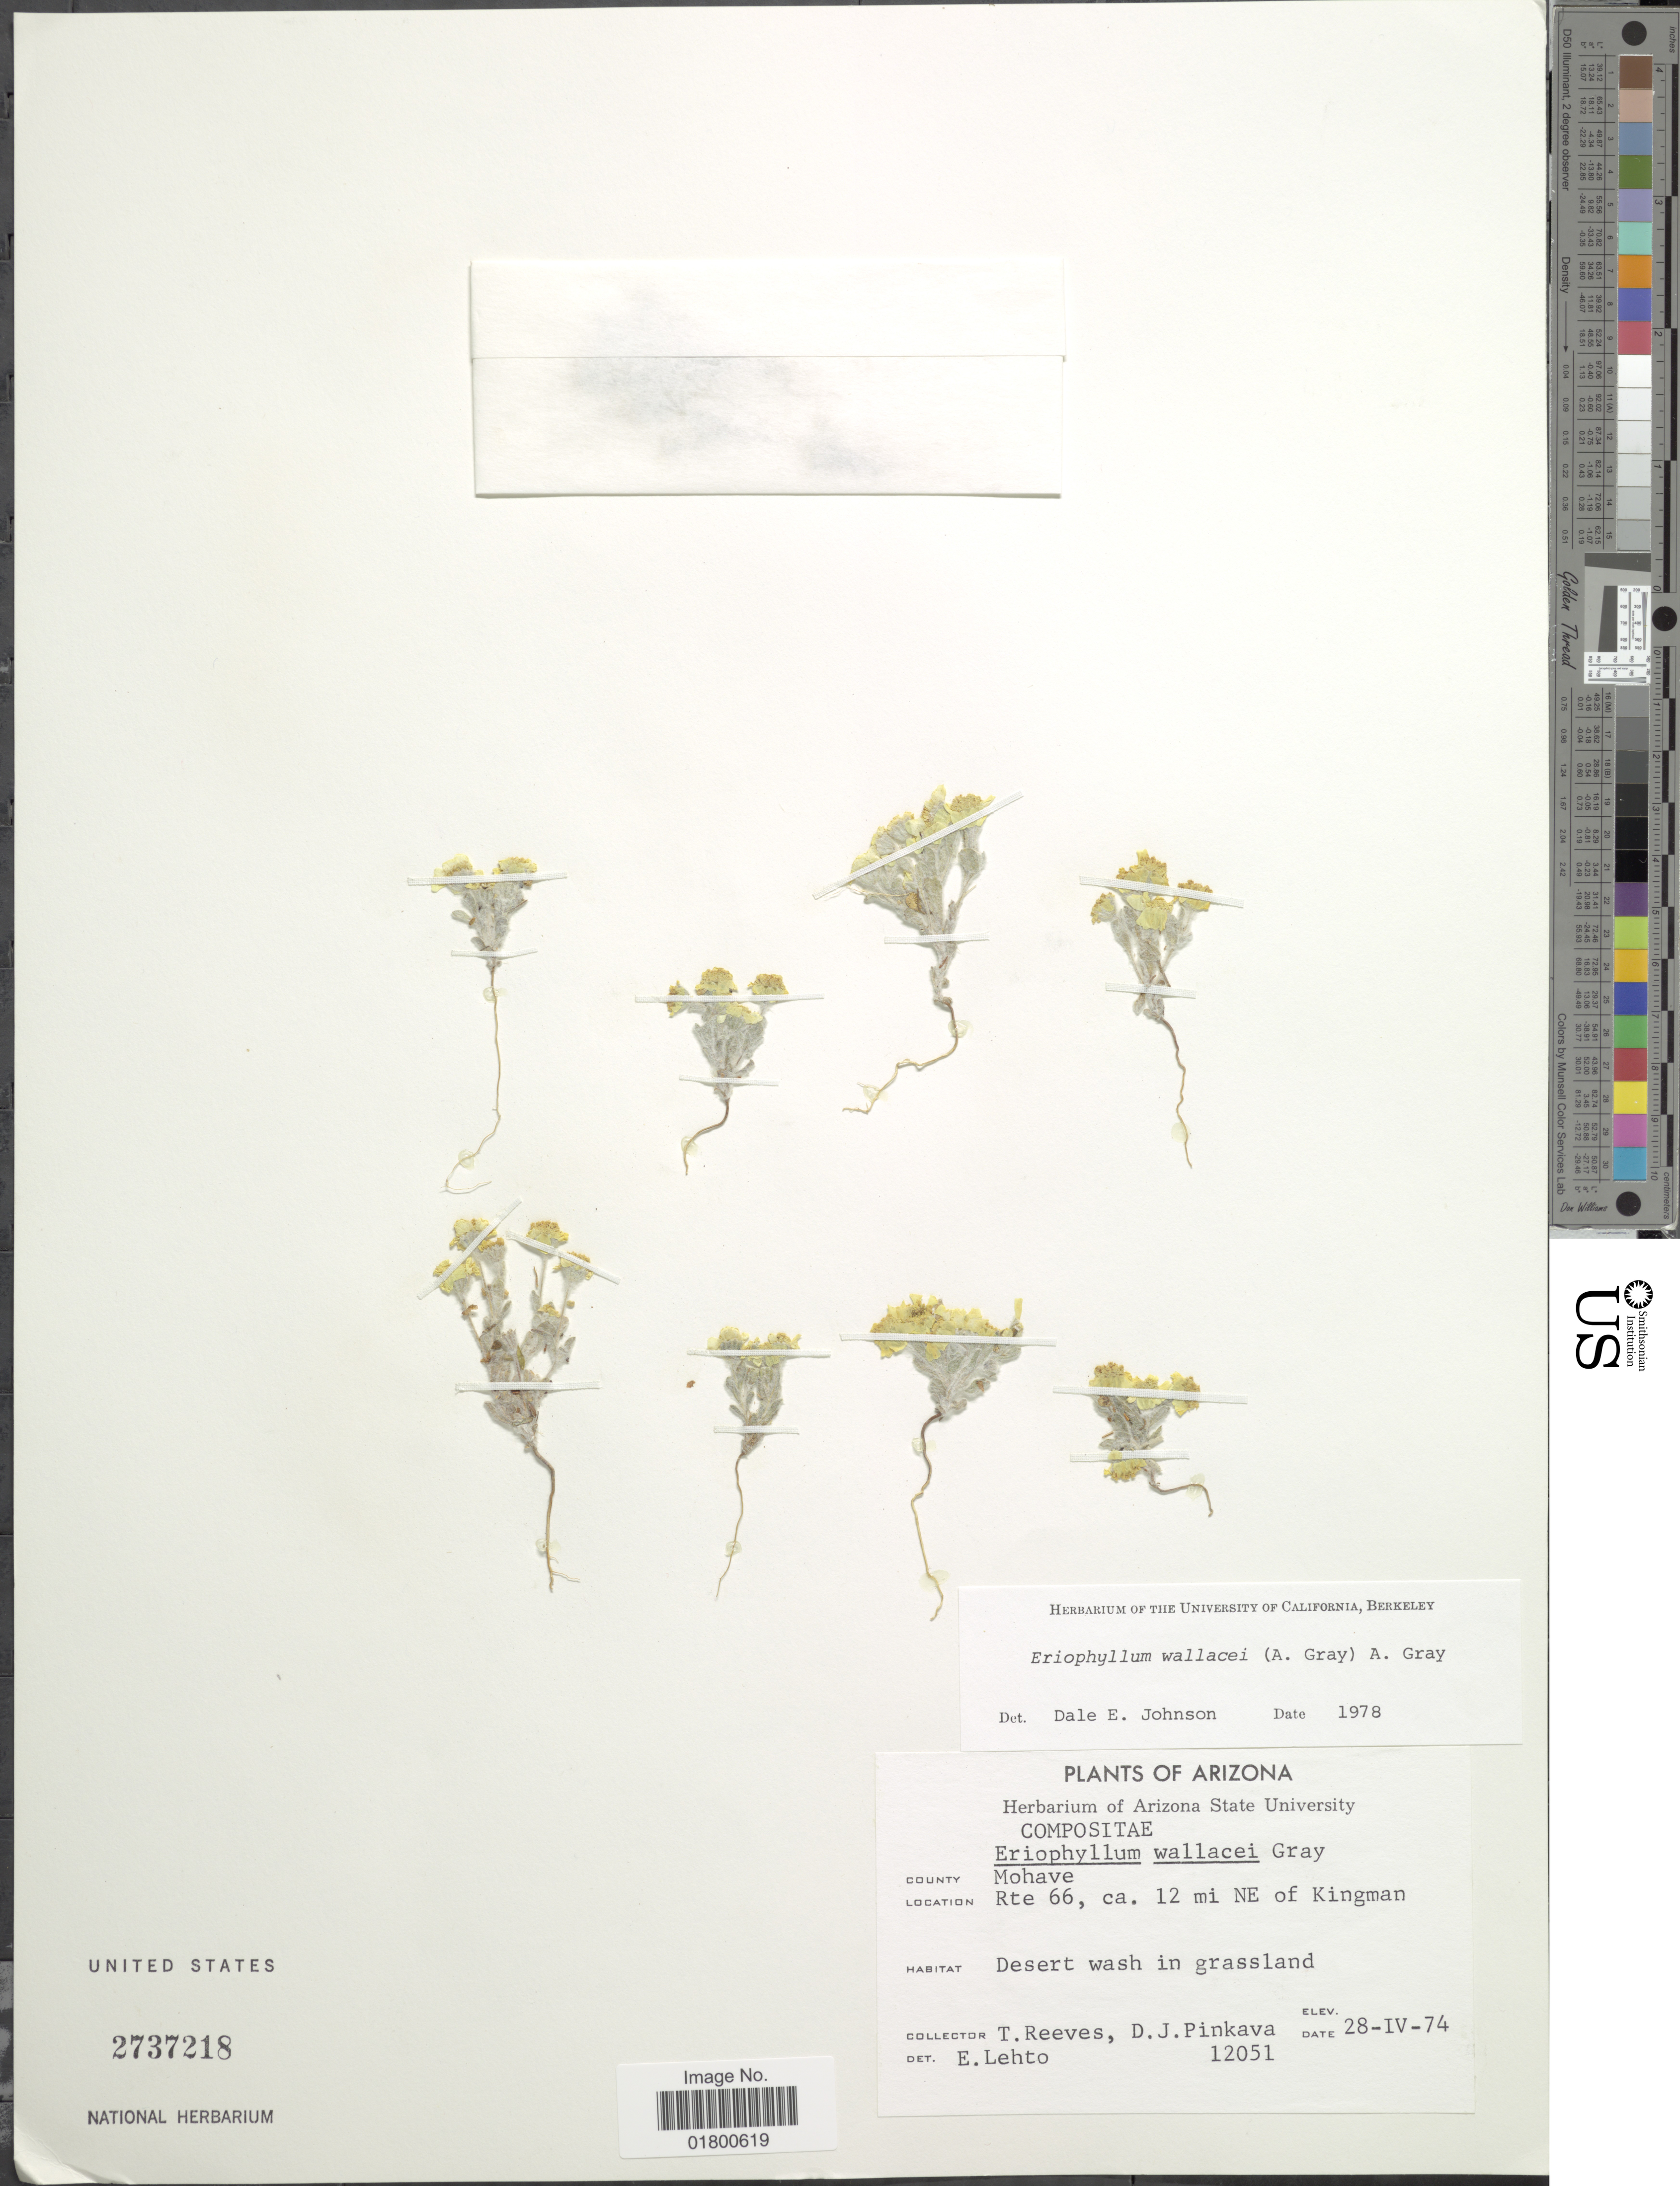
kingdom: Plantae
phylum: Tracheophyta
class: Magnoliopsida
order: Asterales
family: Asteraceae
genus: Eriophyllum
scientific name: Eriophyllum wallacei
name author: (A. Gray) A. Gray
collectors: T. Reeves & D. J. Pinkava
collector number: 12051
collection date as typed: Transcribed d/m/y: 28/4/74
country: United States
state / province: Arizona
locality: County Mohave, Rte 66, 12 mi NE of Kingman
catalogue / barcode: US 2737218